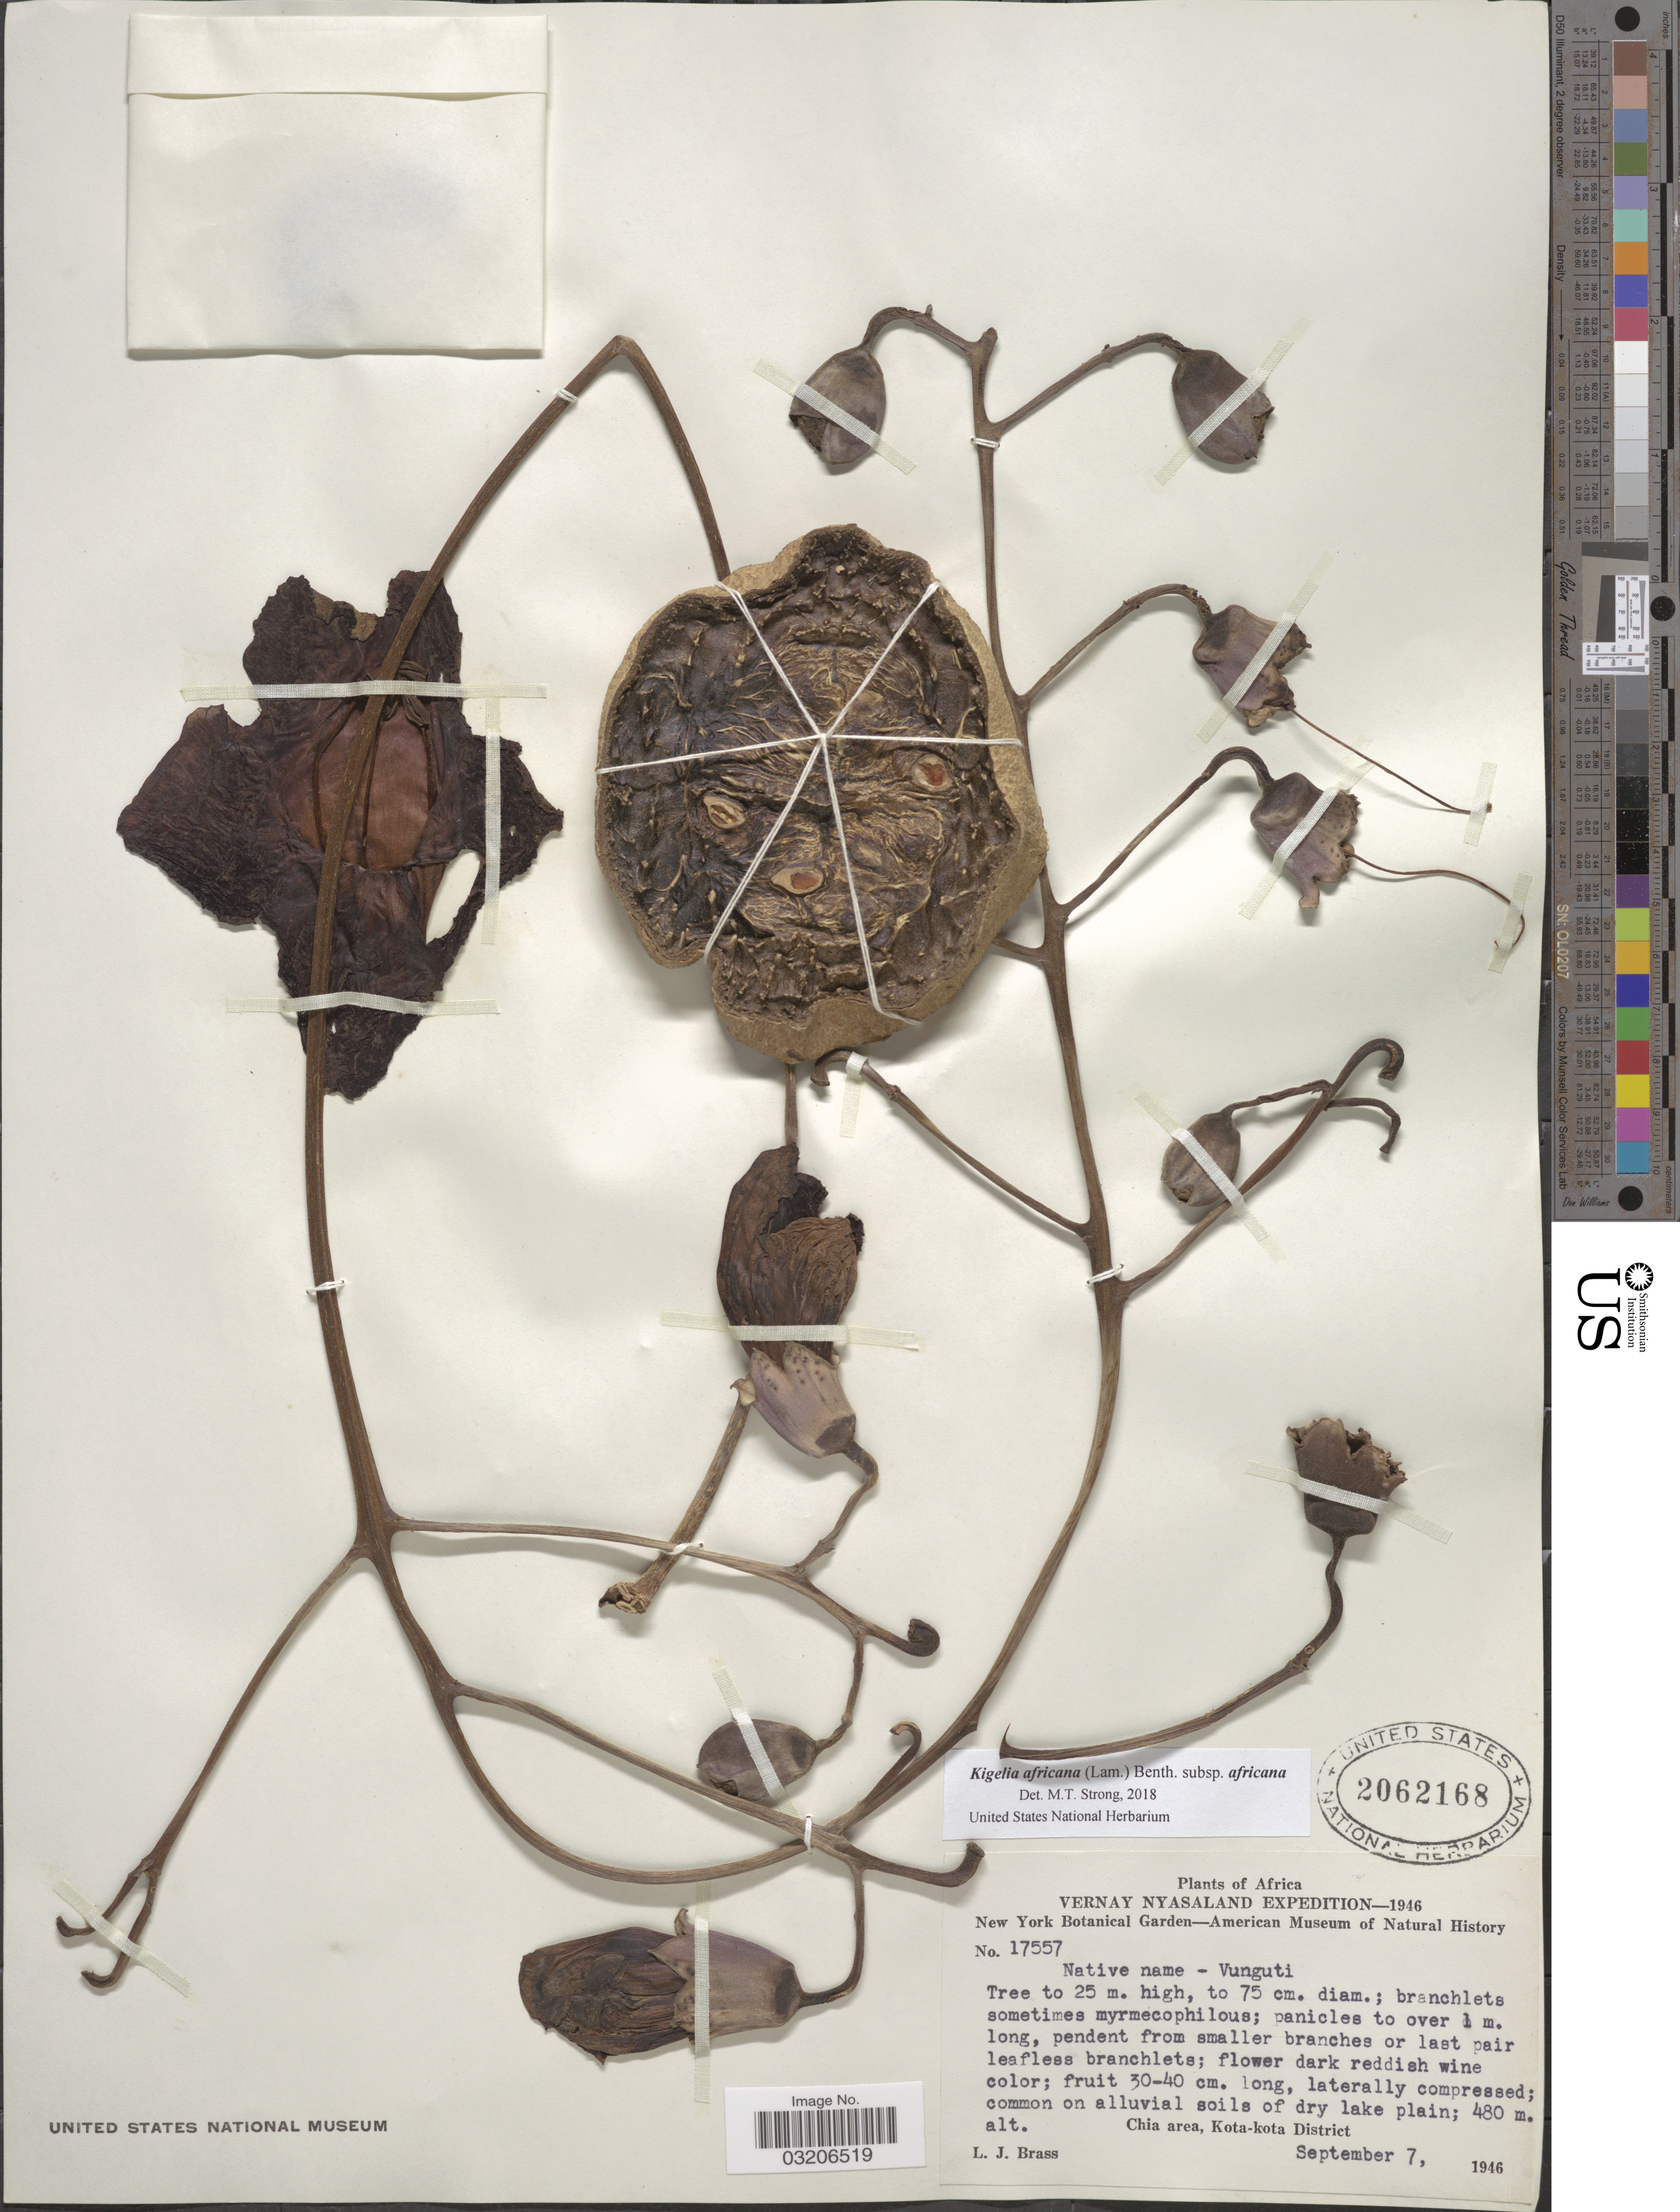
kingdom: Plantae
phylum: Tracheophyta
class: Magnoliopsida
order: Lamiales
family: Bignoniaceae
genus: Kigelia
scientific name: Kigelia africana subsp. africana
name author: (Lam.) Benth.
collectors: L. J. Brass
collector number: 17557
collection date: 1946-09-07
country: Malawi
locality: Vernay Nyasaland. Chia area, Kota-kota District.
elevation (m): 480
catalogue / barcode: US 2062168